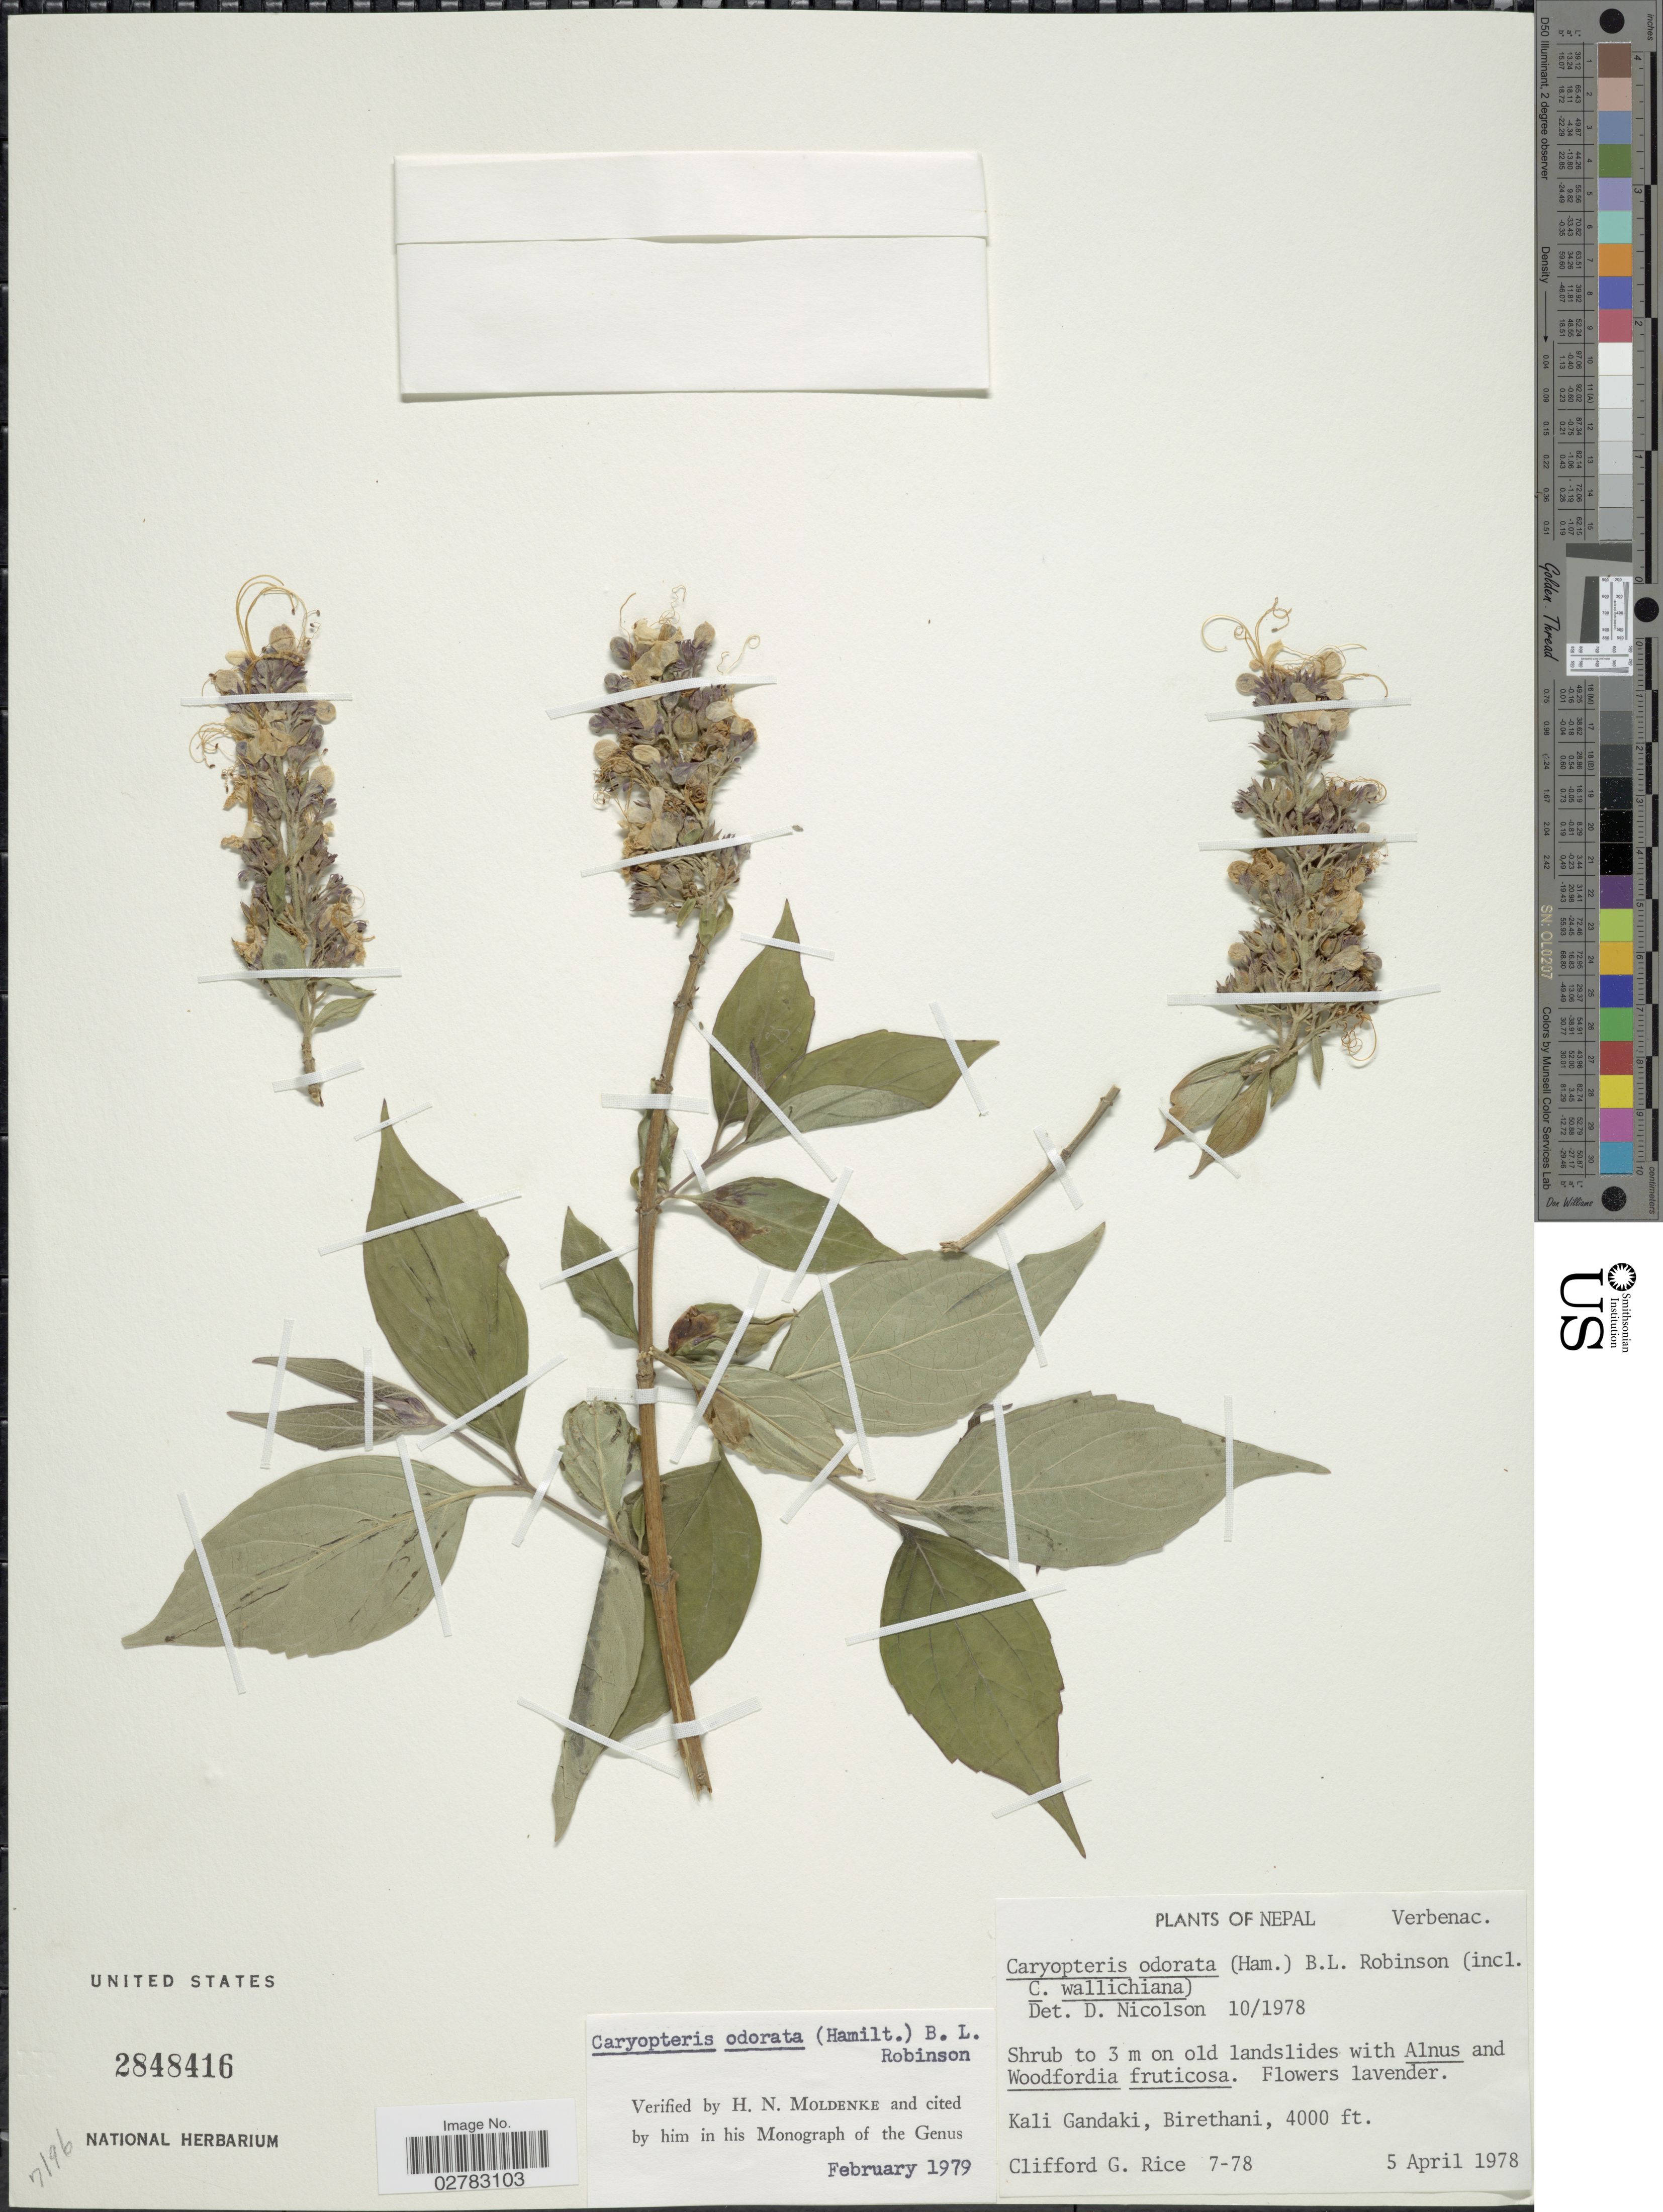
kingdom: Plantae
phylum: Tracheophyta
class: Magnoliopsida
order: Lamiales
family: Lamiaceae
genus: Clerodendrum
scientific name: Clerodendrum odoratum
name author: D. Don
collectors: C. G. Rice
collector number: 7-78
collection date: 1978-04-05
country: Nepal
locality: Kali Gandaki, Birethani.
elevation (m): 1219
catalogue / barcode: US 2848416